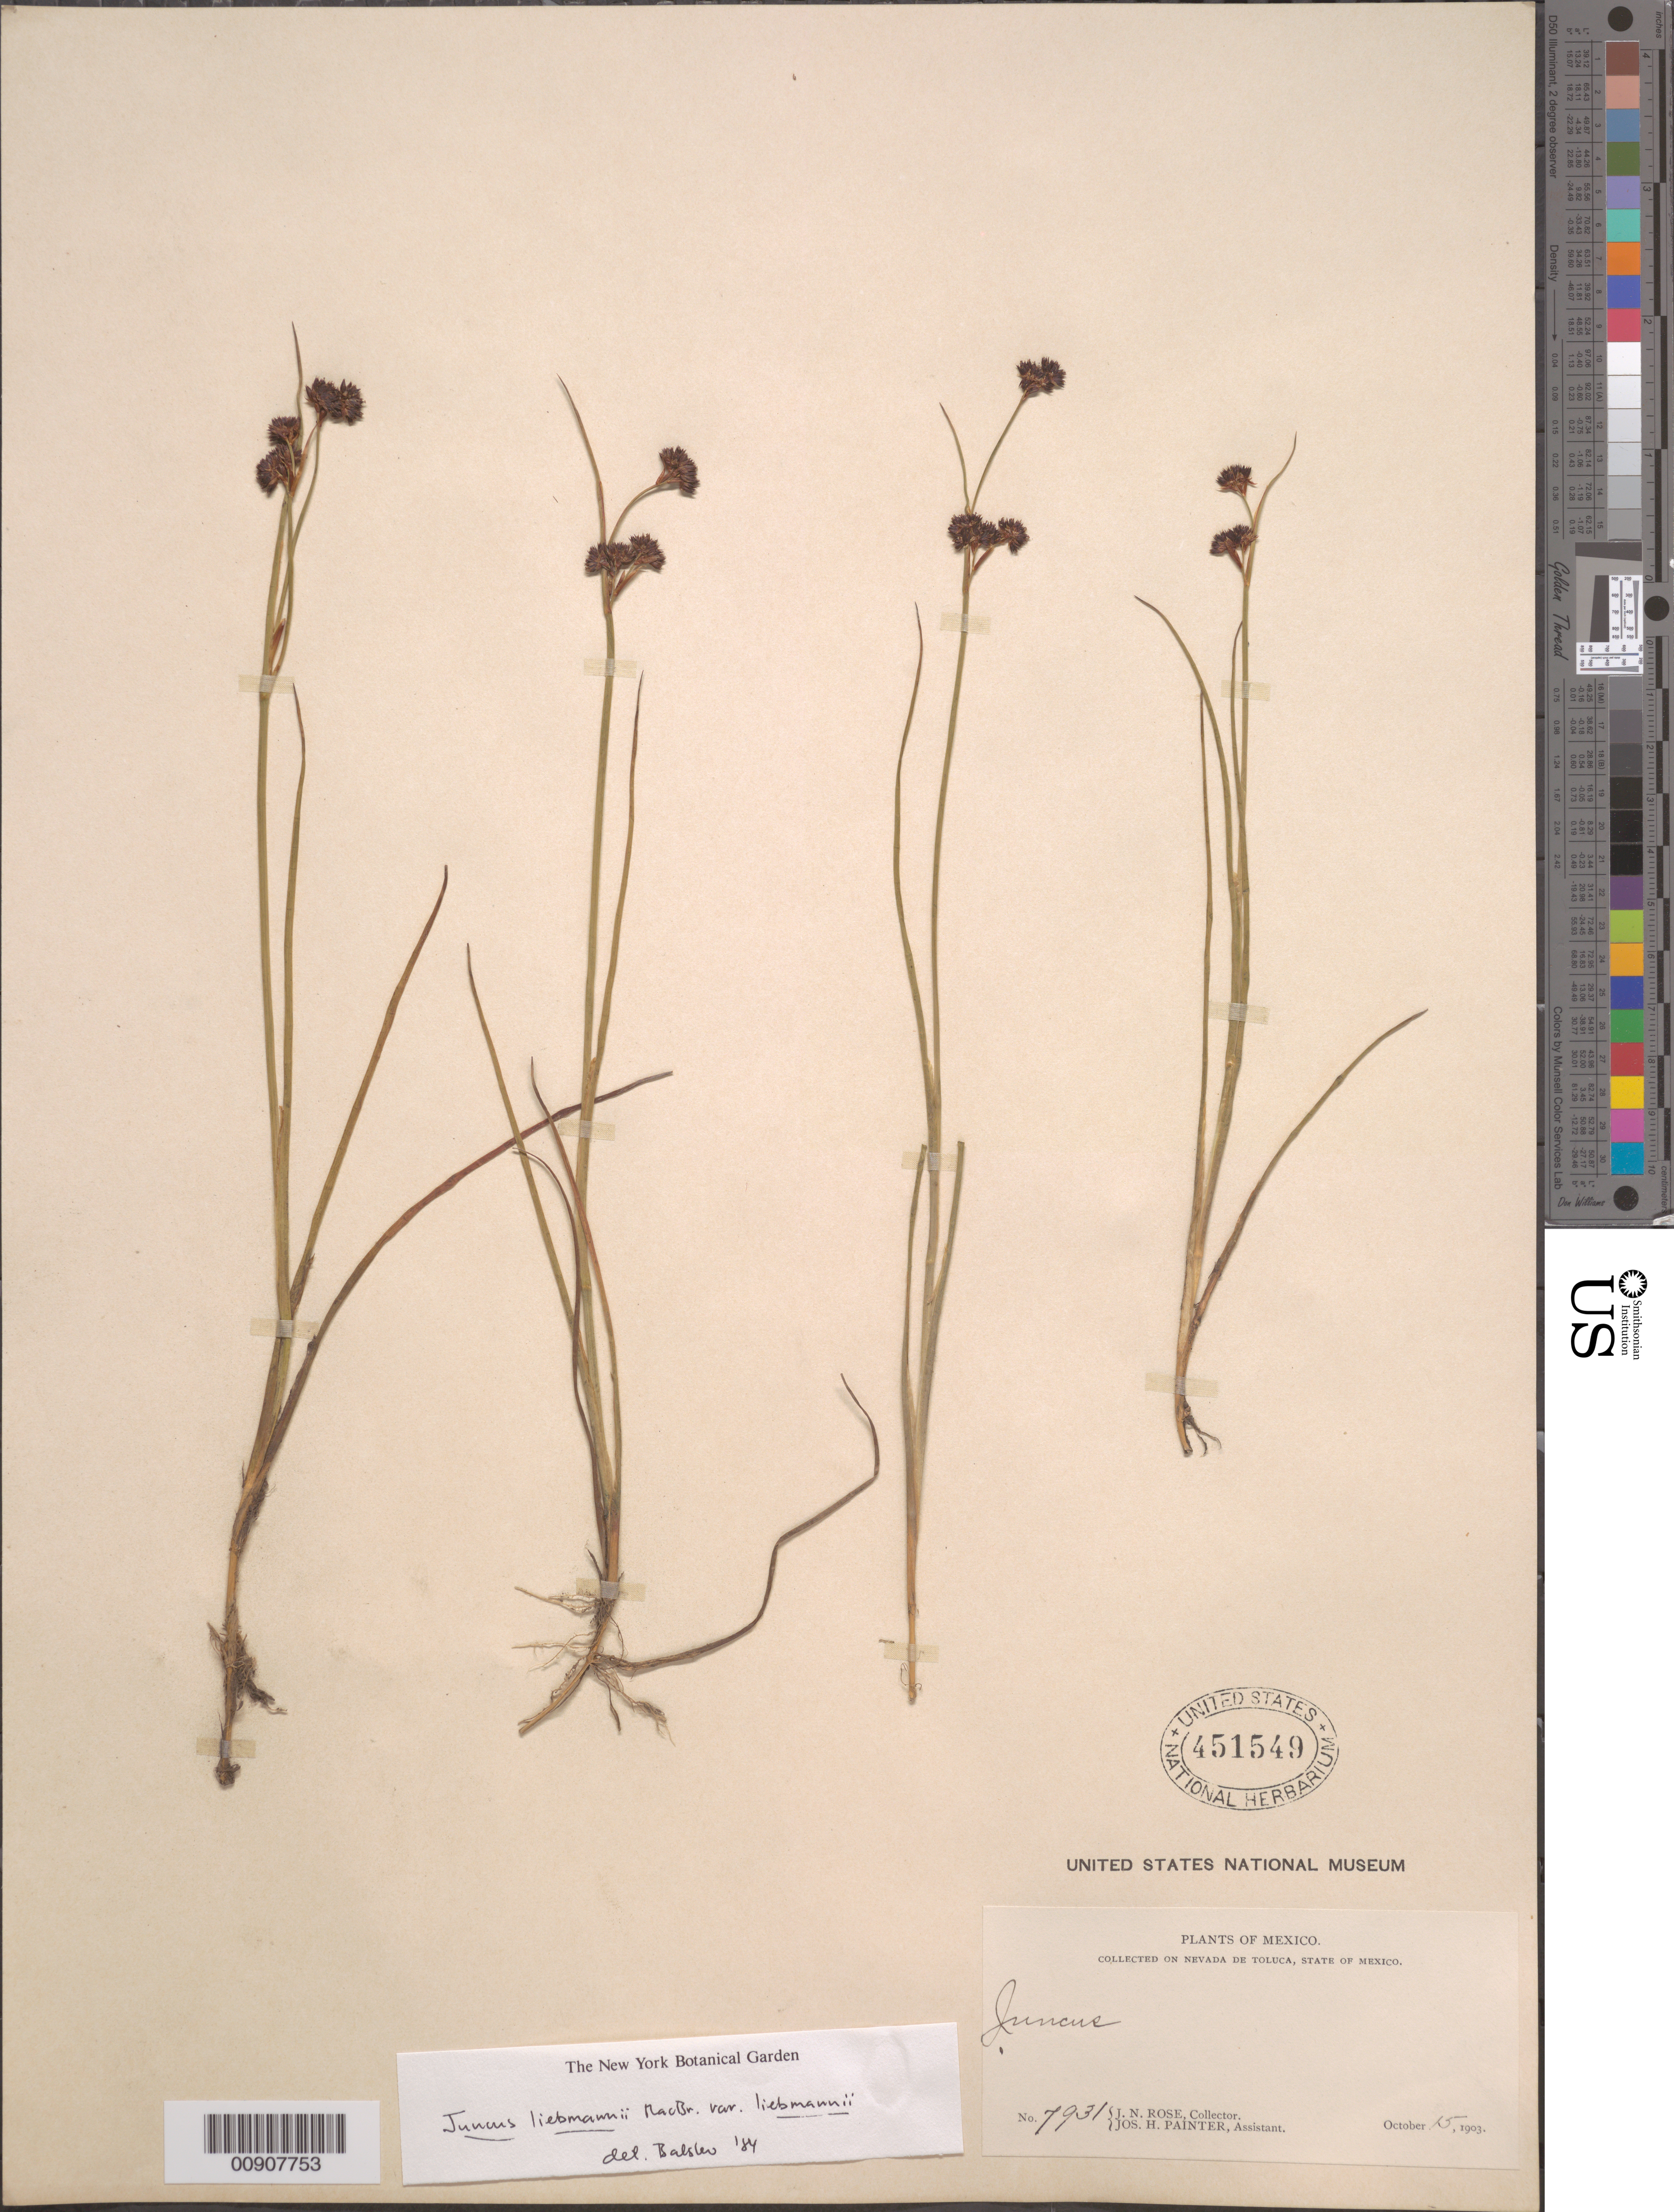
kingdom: Plantae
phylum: Tracheophyta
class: Liliopsida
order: Poales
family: Juncaceae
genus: Juncus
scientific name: Juncus liebmannii var. liebmannii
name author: J.F. Macbr.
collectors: J. N. Rose & J. H. Painter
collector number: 7931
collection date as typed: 15 Oct 1903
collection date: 1903-10-15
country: Mexico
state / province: México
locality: Nevada de Toluca [sic], State of Mexico.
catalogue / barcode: US 451549